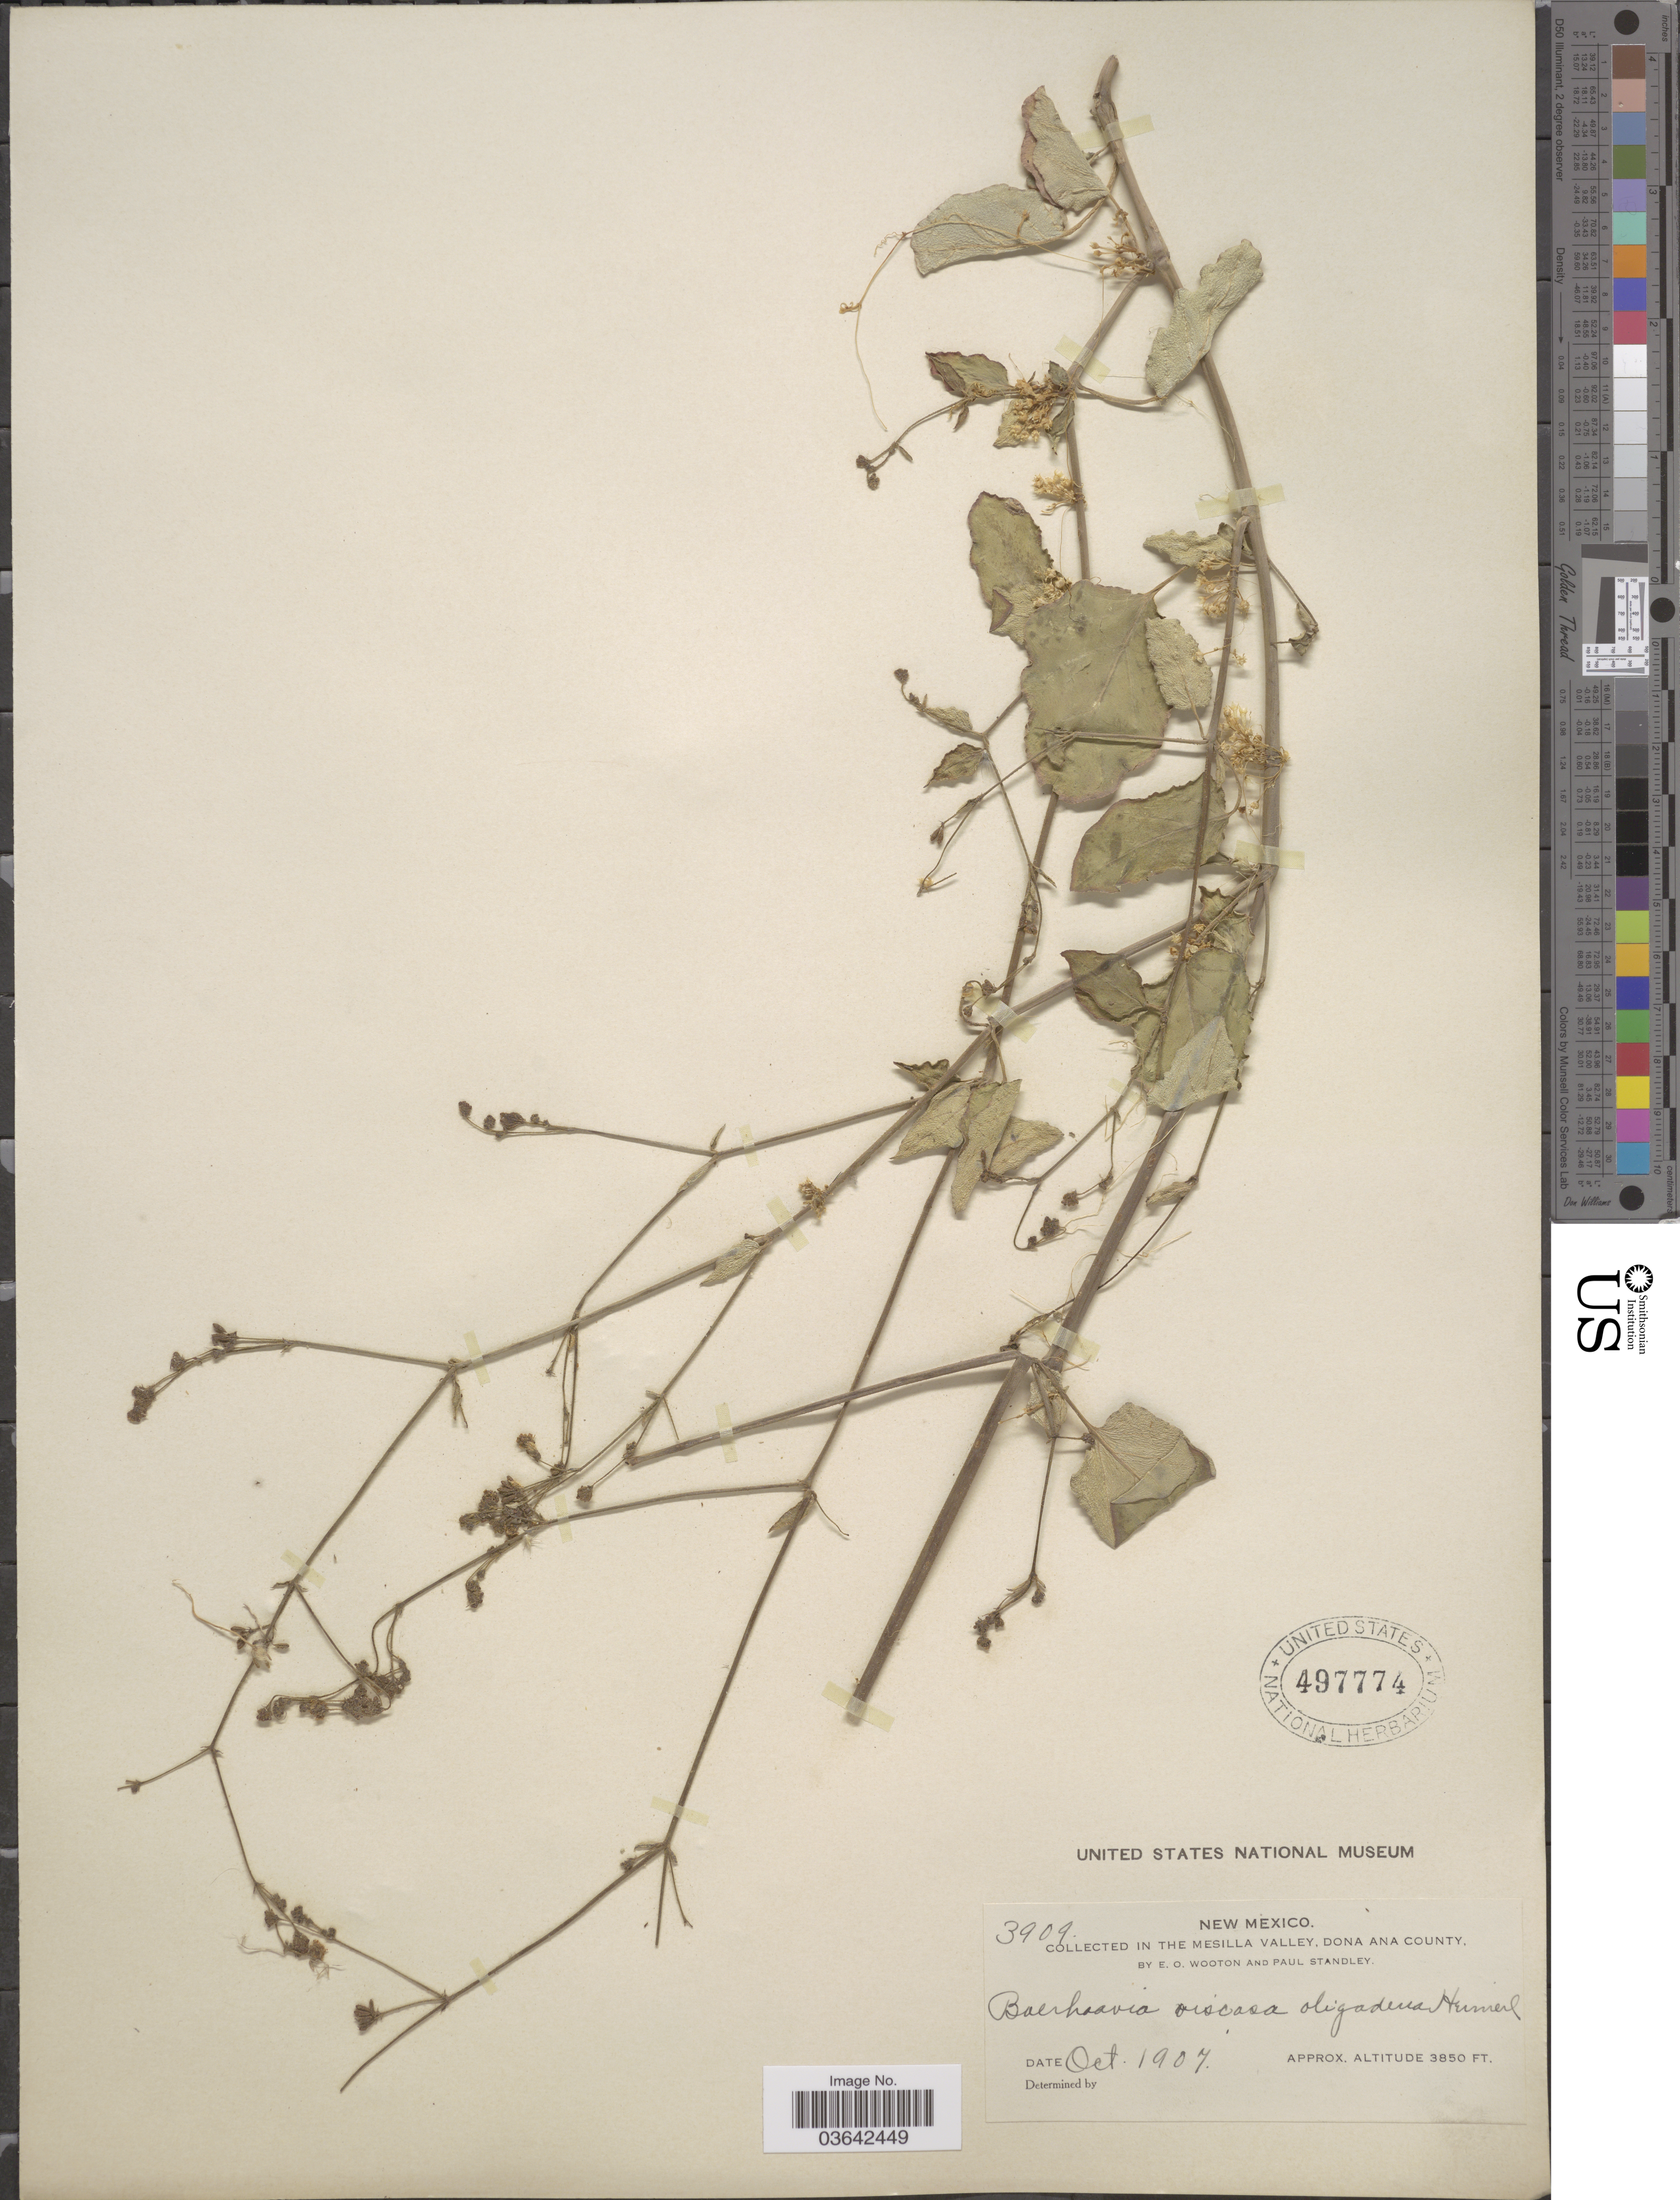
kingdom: Plantae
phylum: Tracheophyta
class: Magnoliopsida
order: Caryophyllales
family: Nyctaginaceae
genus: Boerhavia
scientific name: Boerhavia coccinea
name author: Mill.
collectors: E. O. Wooton & P. C. Standley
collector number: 3909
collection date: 1907-10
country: United States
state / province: New Mexico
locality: The Mesilla Valley, Dona Ana County.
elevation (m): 1173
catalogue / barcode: US 497774